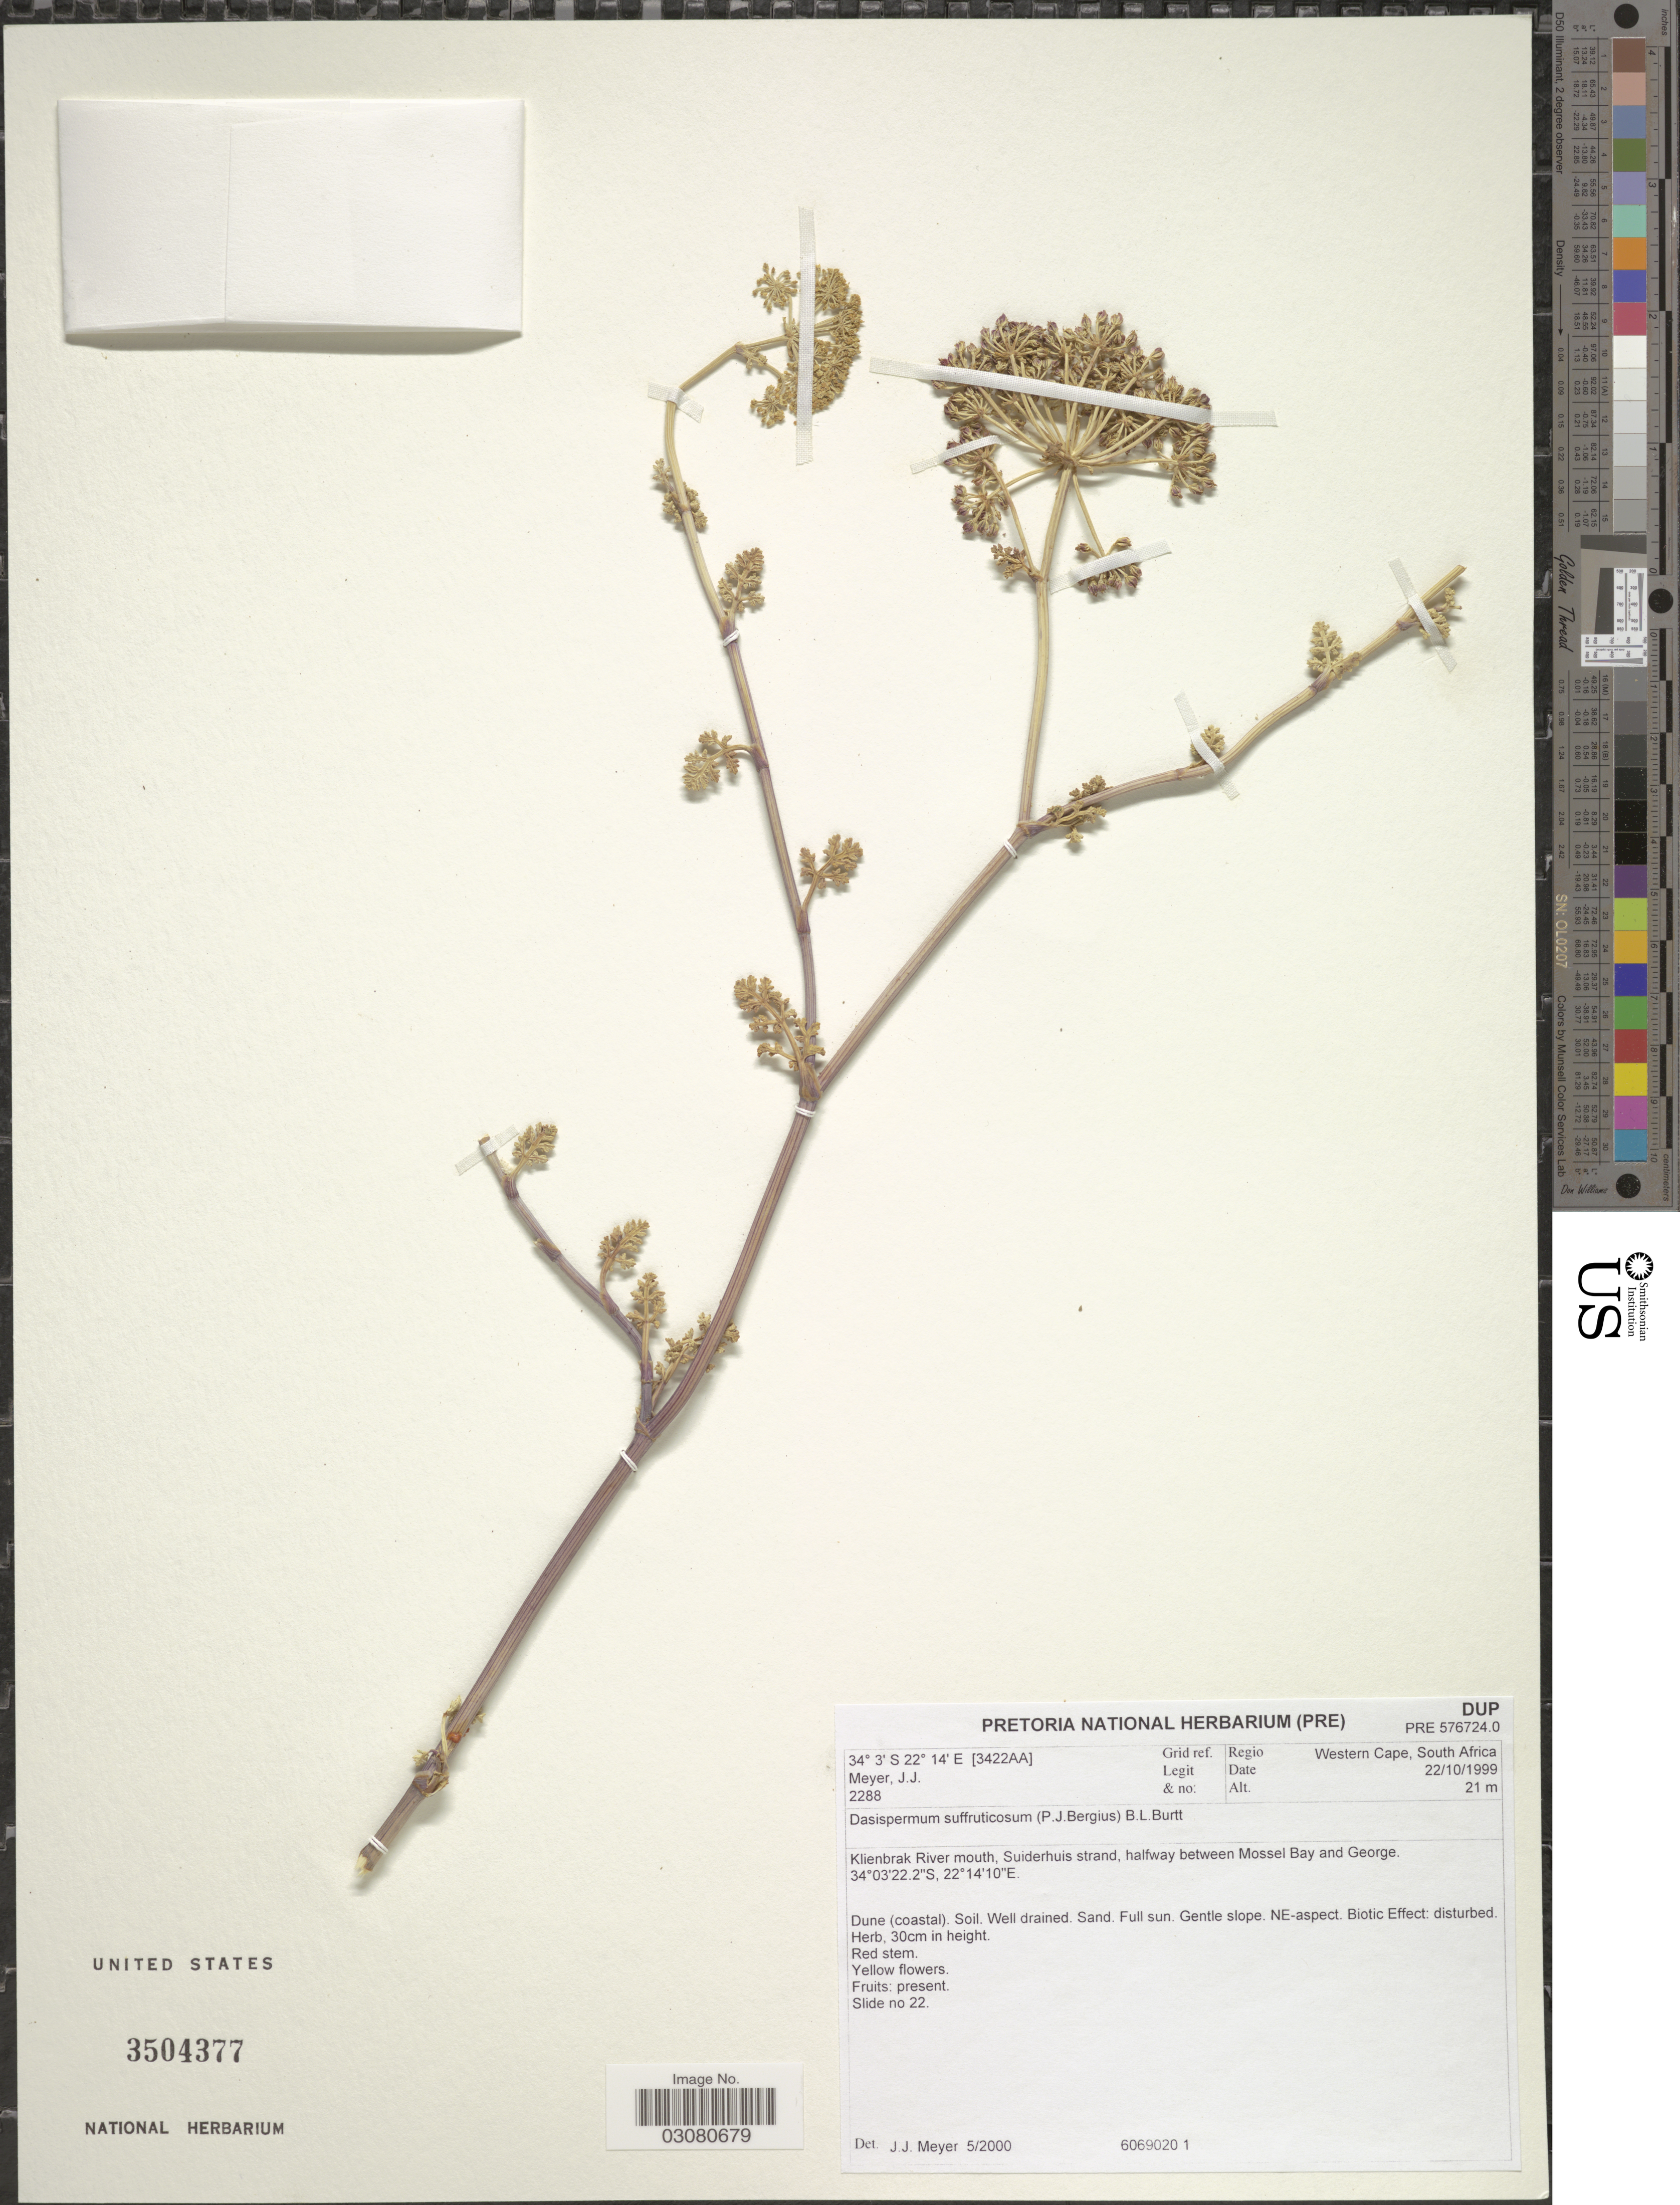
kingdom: Plantae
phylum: Tracheophyta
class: Magnoliopsida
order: Apiales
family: Apiaceae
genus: Dasispermum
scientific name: Dasispermum suffruticosum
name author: (P.J. Bergius) B.L. Burtt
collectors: J. Meyer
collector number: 2288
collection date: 1999-10-22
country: South Africa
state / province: Western Cape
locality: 3422AA Grid ref. Klienbrak River mouth, Suiderhuis strand, halfway between Mossel Bay and George.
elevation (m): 21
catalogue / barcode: US 3504377